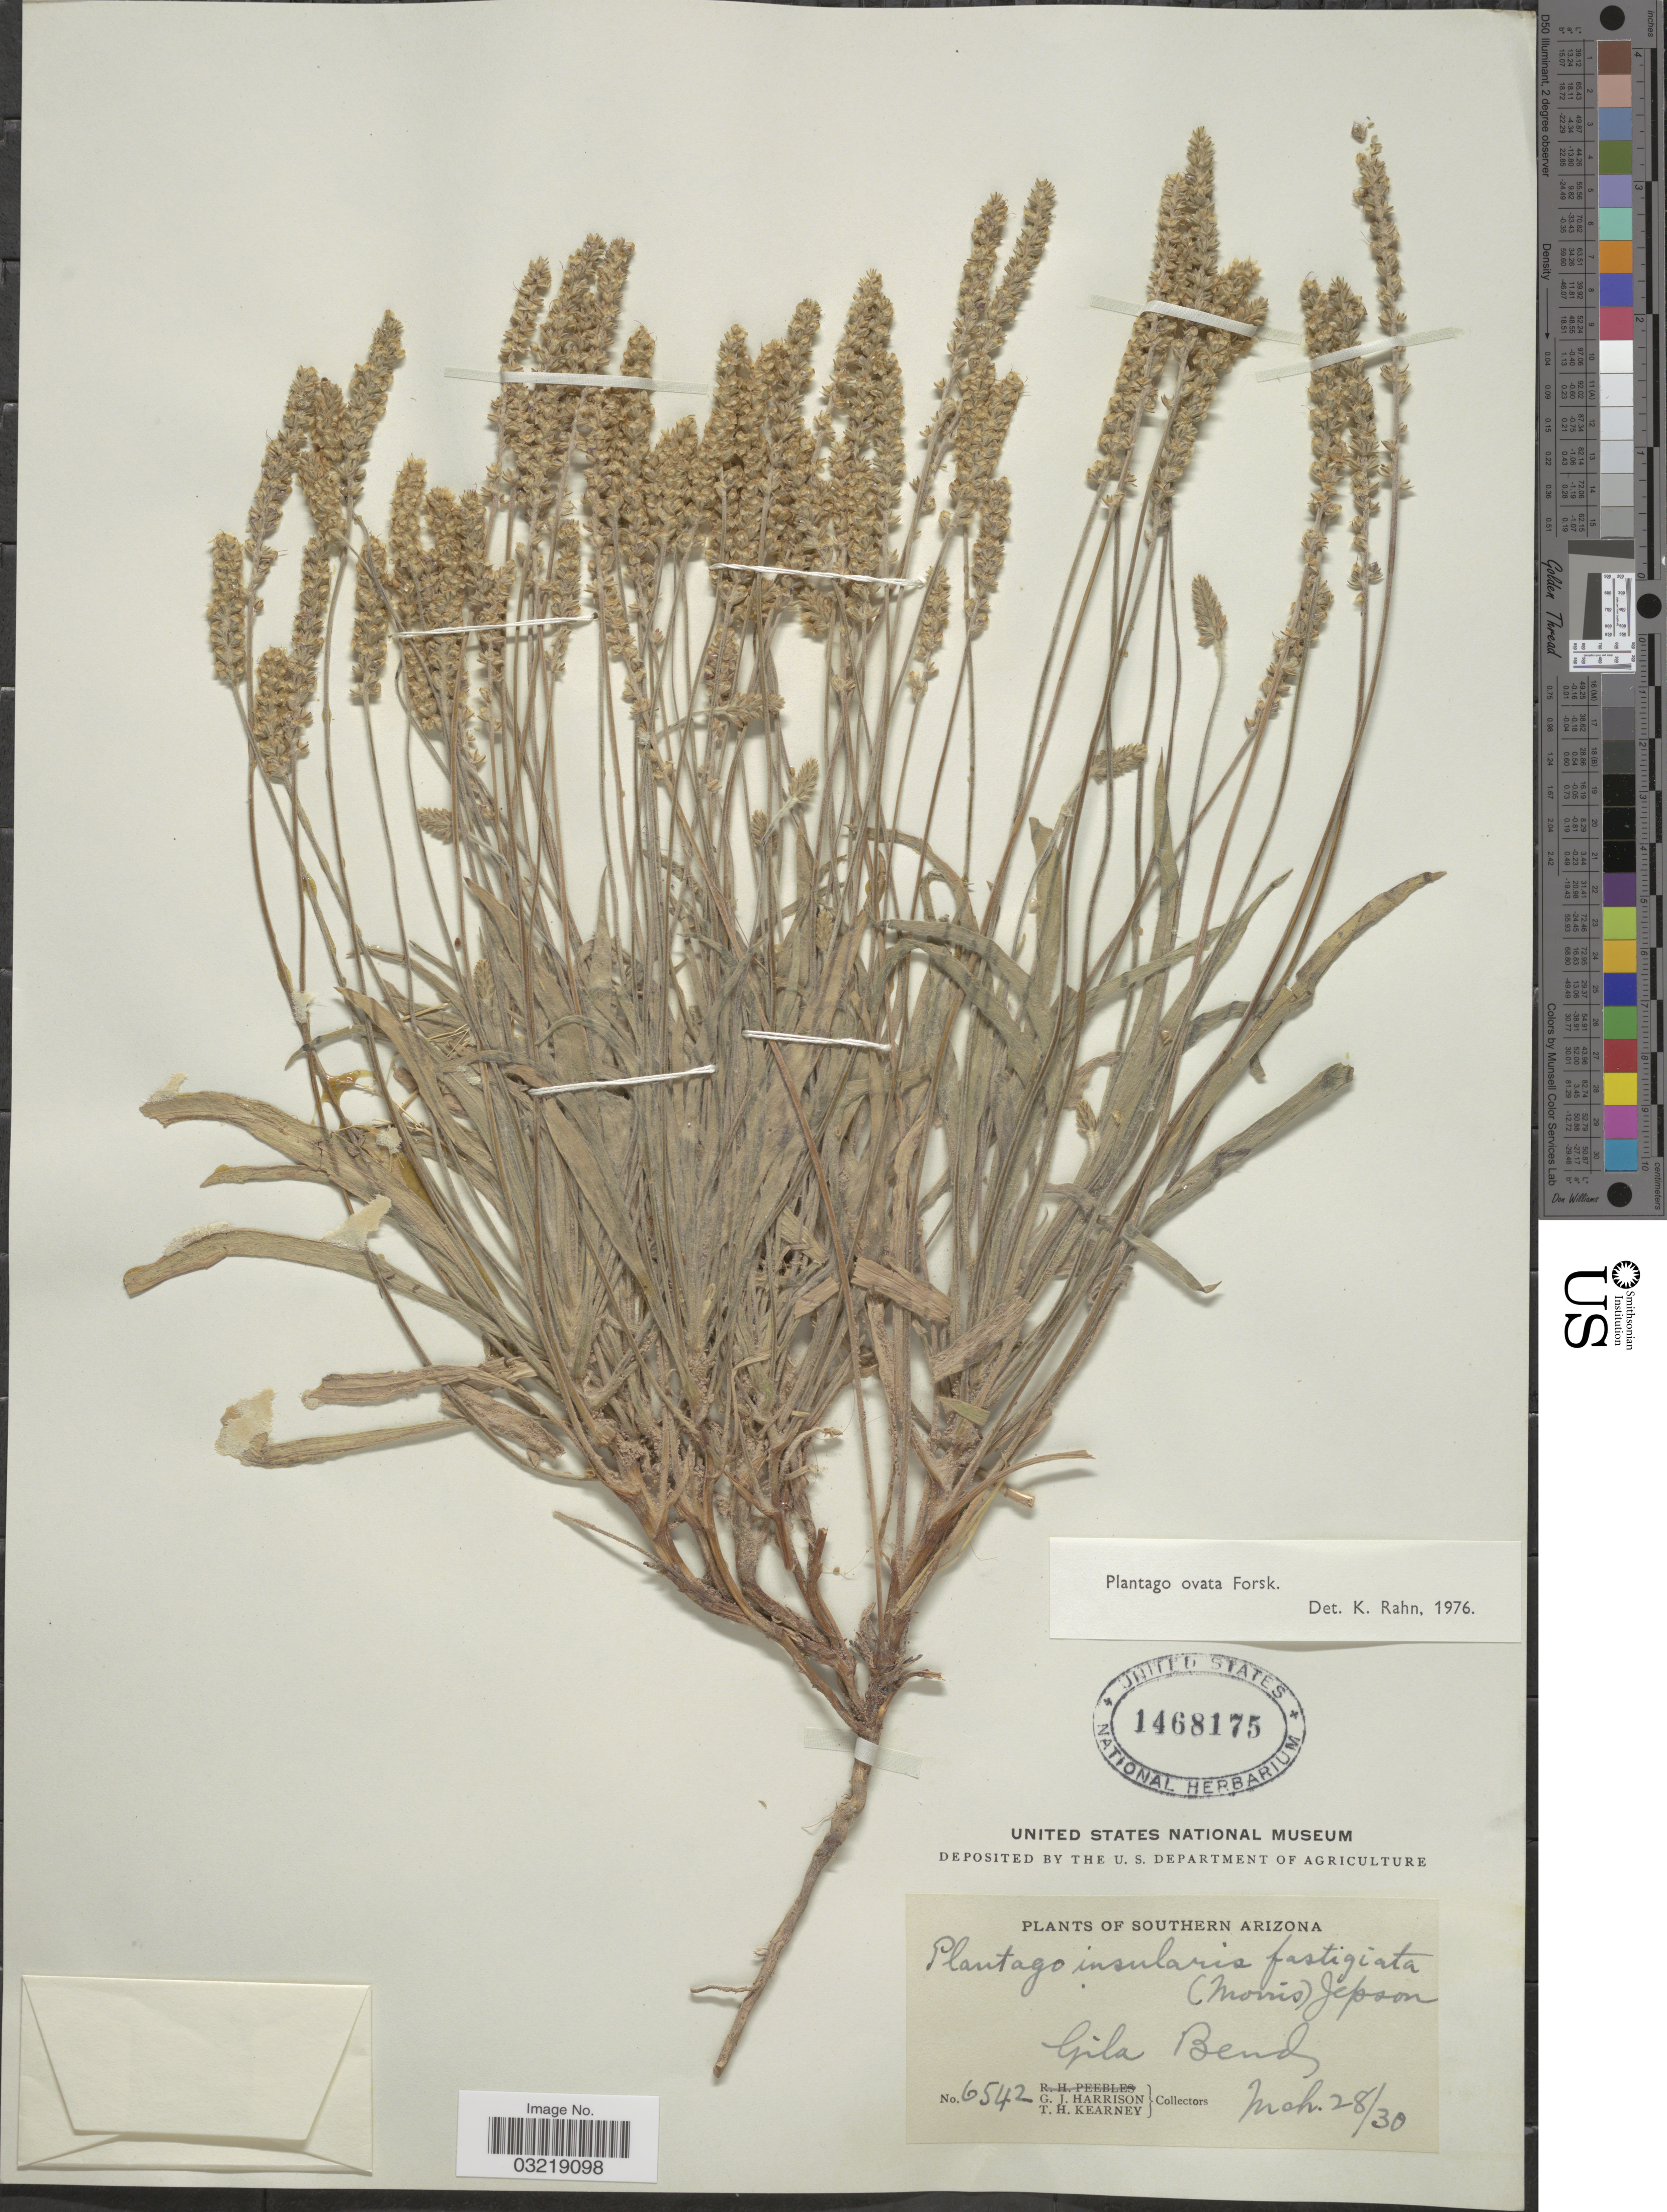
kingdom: Plantae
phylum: Tracheophyta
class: Magnoliopsida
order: Lamiales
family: Plantaginaceae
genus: Plantago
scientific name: Plantago ovata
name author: Forssk.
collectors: G. J. Harrison & T. H. Kearney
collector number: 6542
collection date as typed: Transcribed d/m/y: 28/3/30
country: United States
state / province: Arizona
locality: Southern Arizona. Gila Bend.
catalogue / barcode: US 1468175